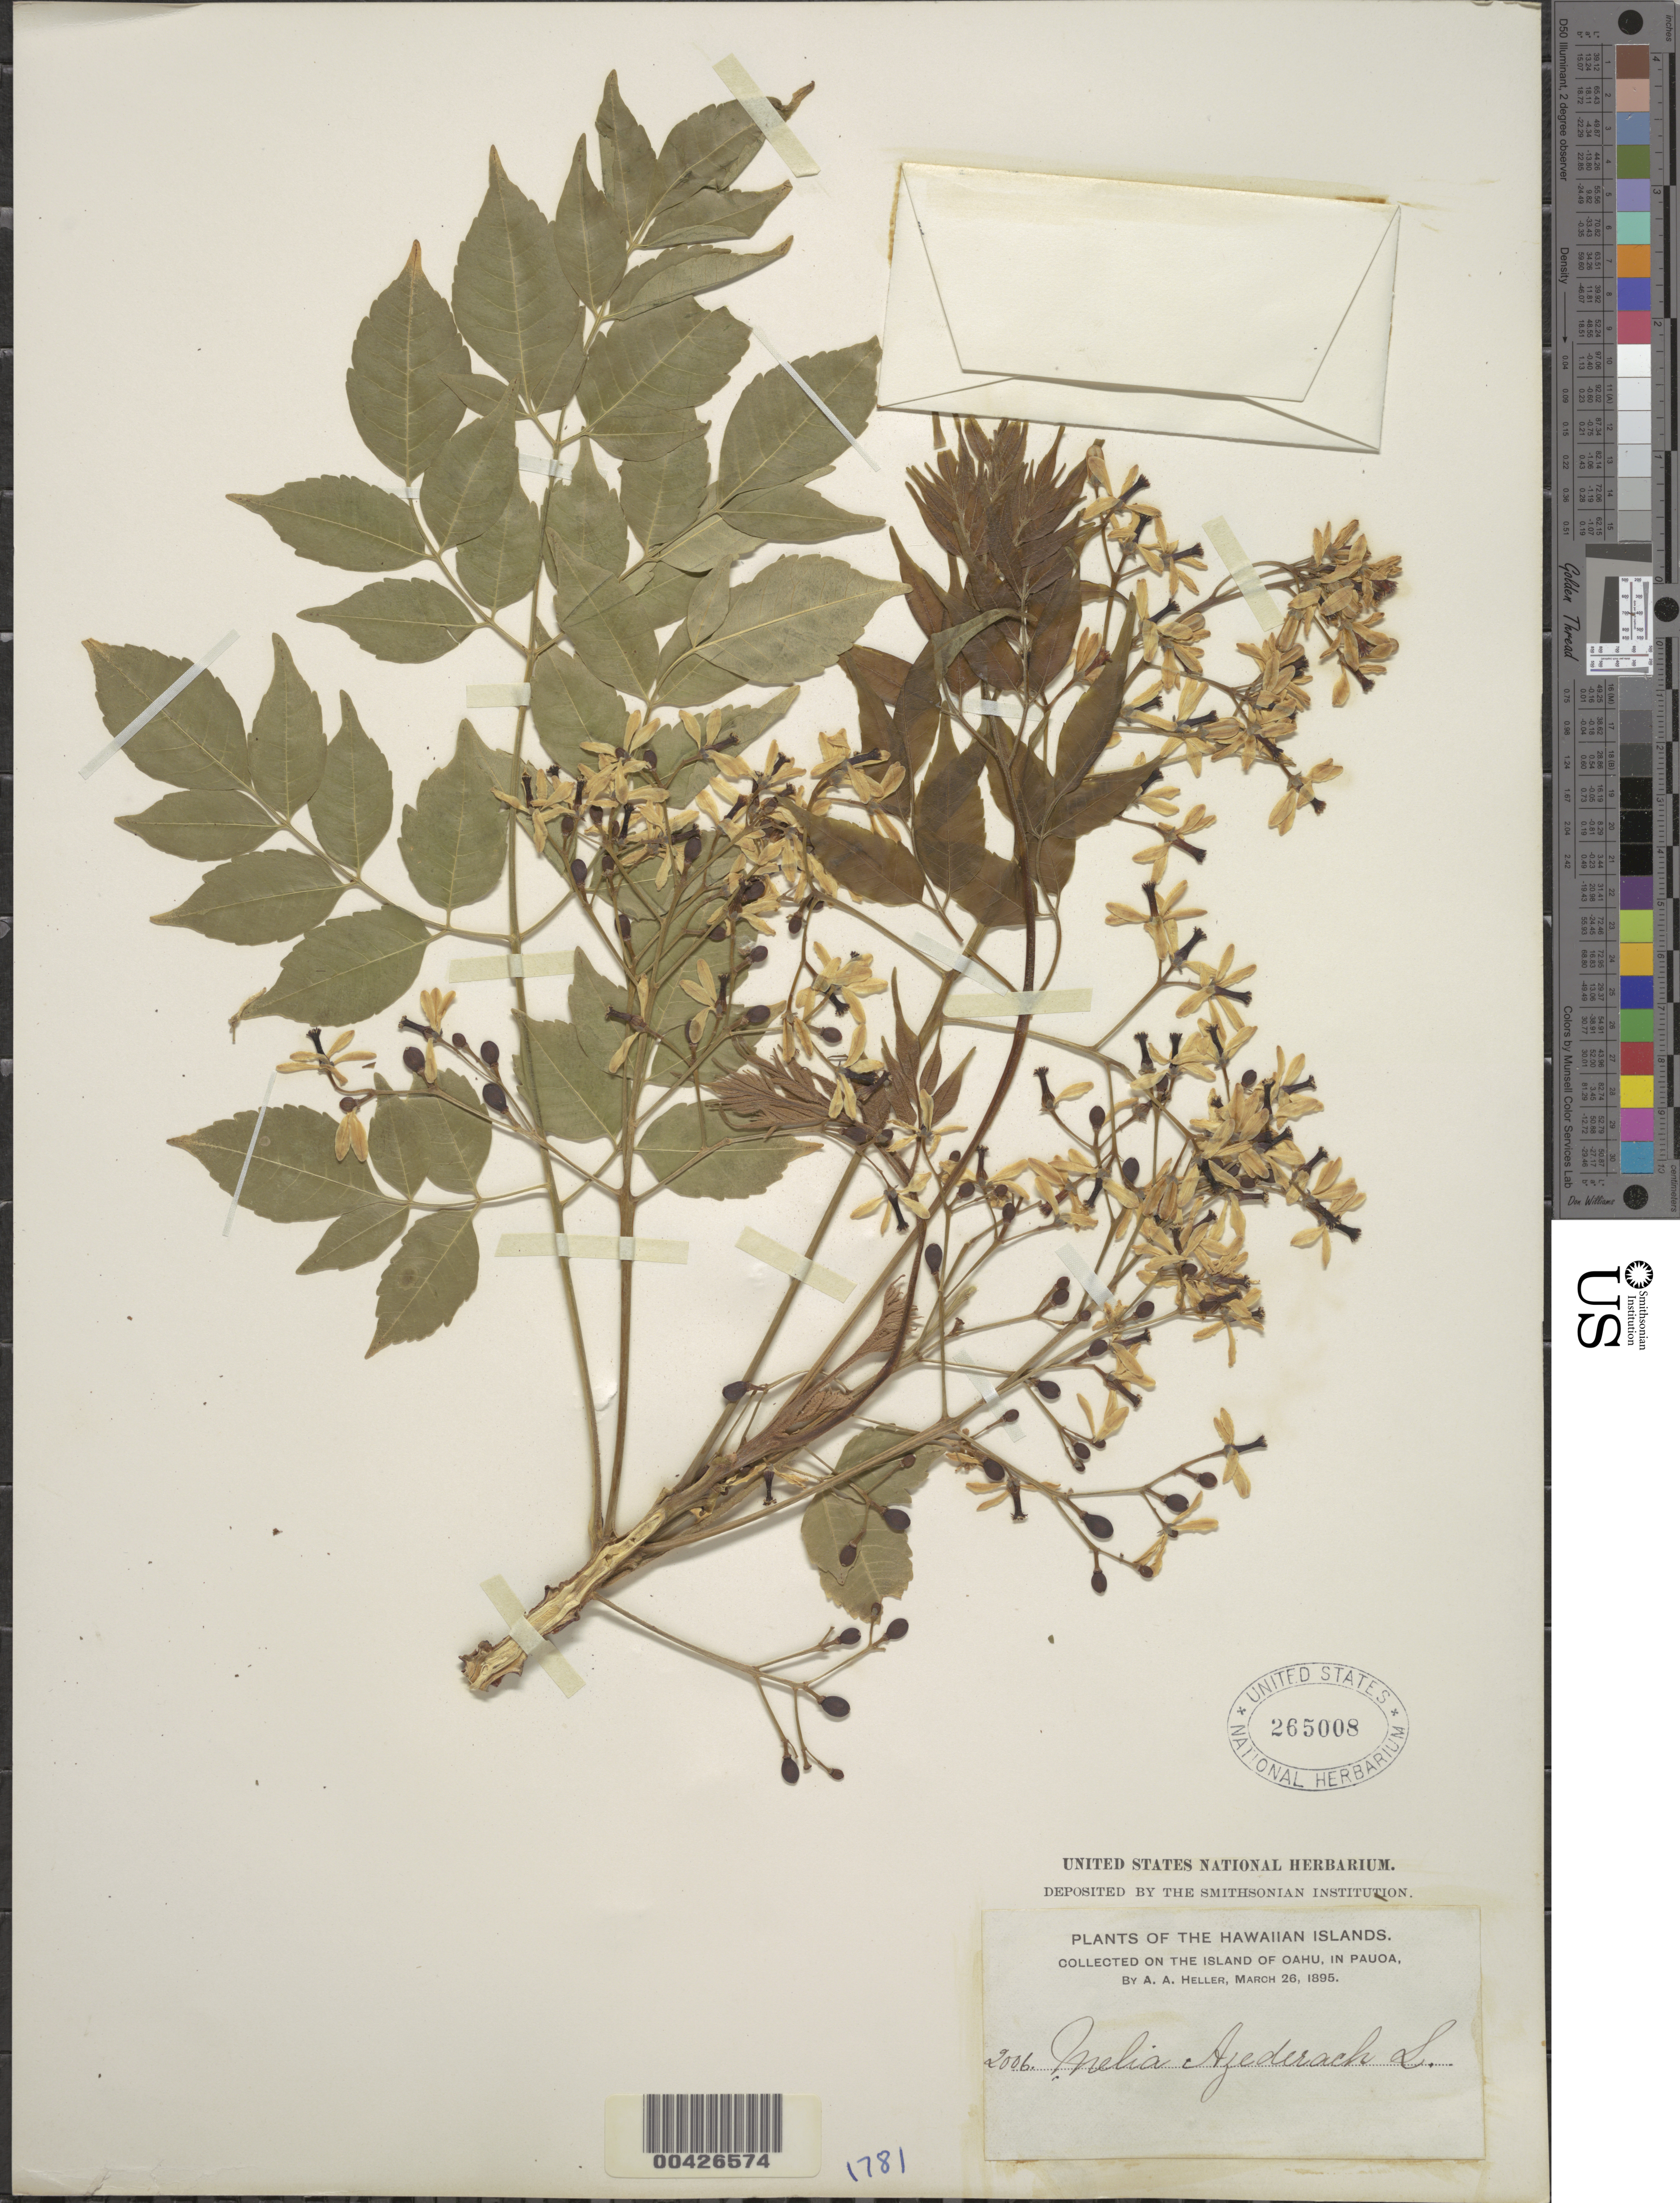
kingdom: Plantae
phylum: Tracheophyta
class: Magnoliopsida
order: Sapindales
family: Meliaceae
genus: Melia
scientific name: Melia azedarach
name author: L.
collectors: A. A. Heller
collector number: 2006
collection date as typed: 26 Mar 1895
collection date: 1895-03-26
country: United States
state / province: Hawaii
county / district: Honolulu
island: Oahu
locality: on the island of Oahu, in Pauoa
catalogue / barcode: US 265008